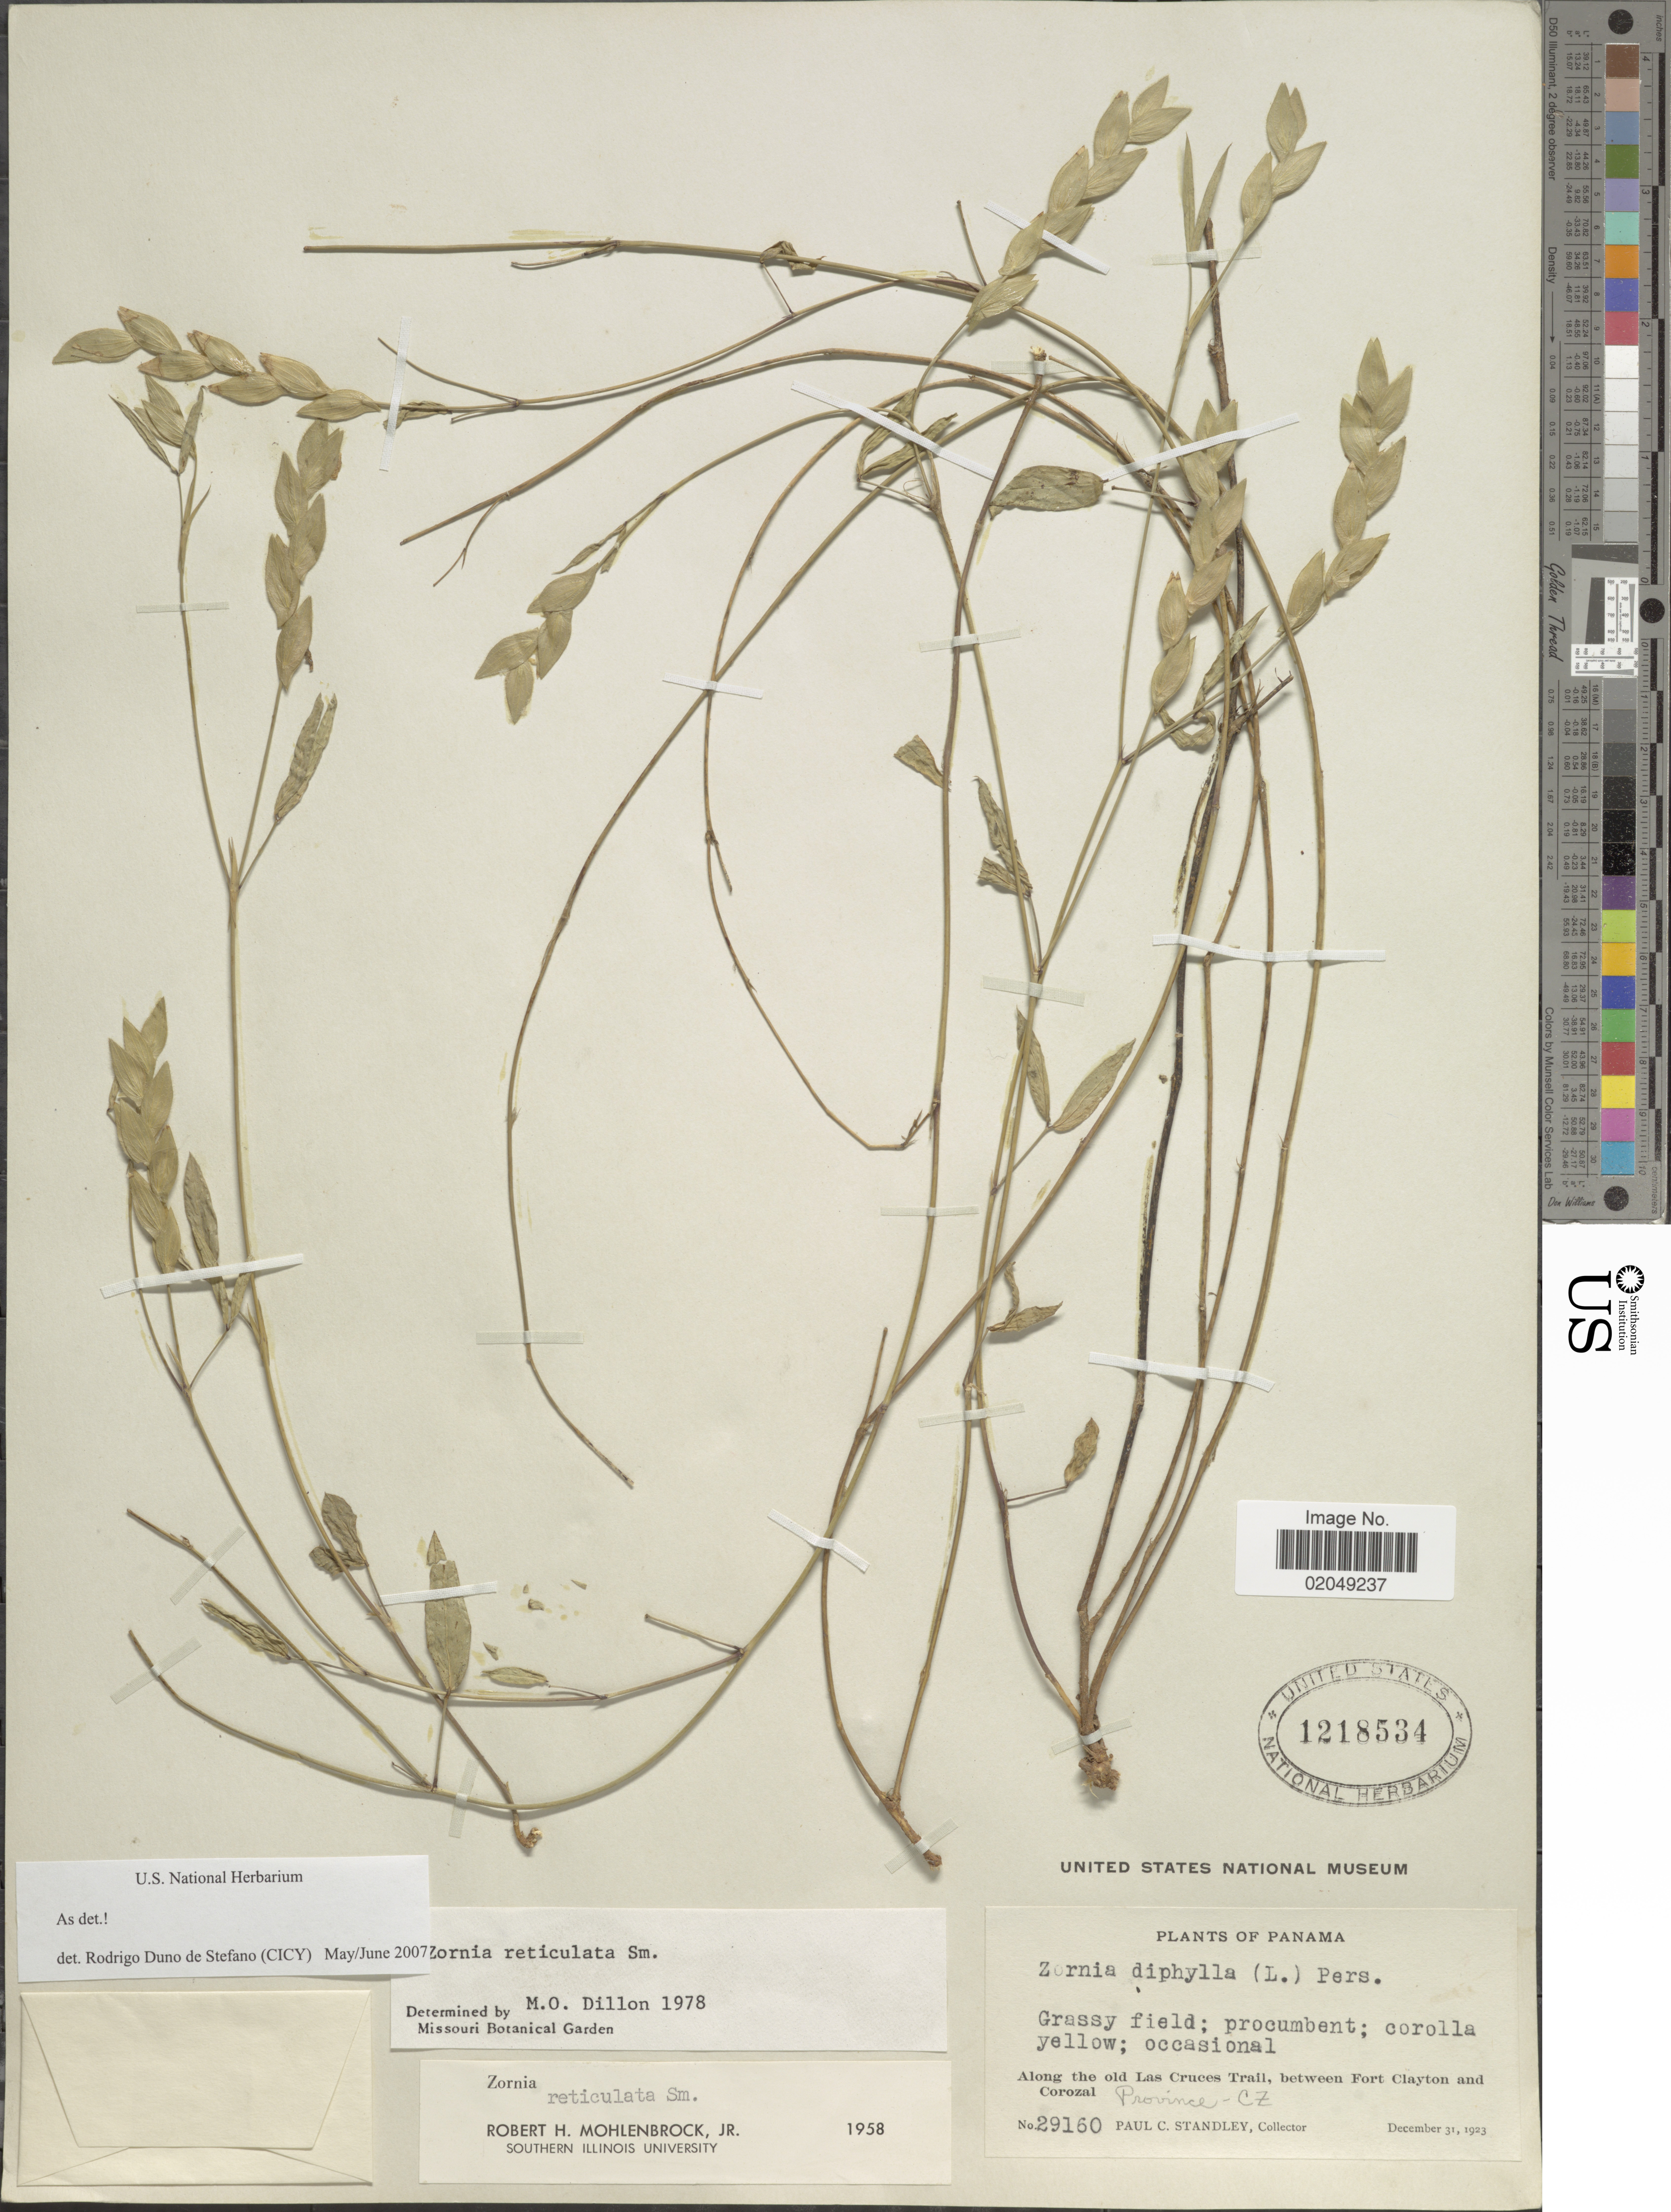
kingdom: Plantae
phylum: Tracheophyta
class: Magnoliopsida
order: Fabales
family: Fabaceae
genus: Zornia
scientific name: Zornia reticulata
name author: Sm.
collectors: P. C. Standley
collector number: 29160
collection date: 1923-12-31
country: Panama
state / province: Colón / Panamá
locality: Grassy field. along the old Las Cruces Trail, between Fort Clayton and Corozal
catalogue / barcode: US 1218534